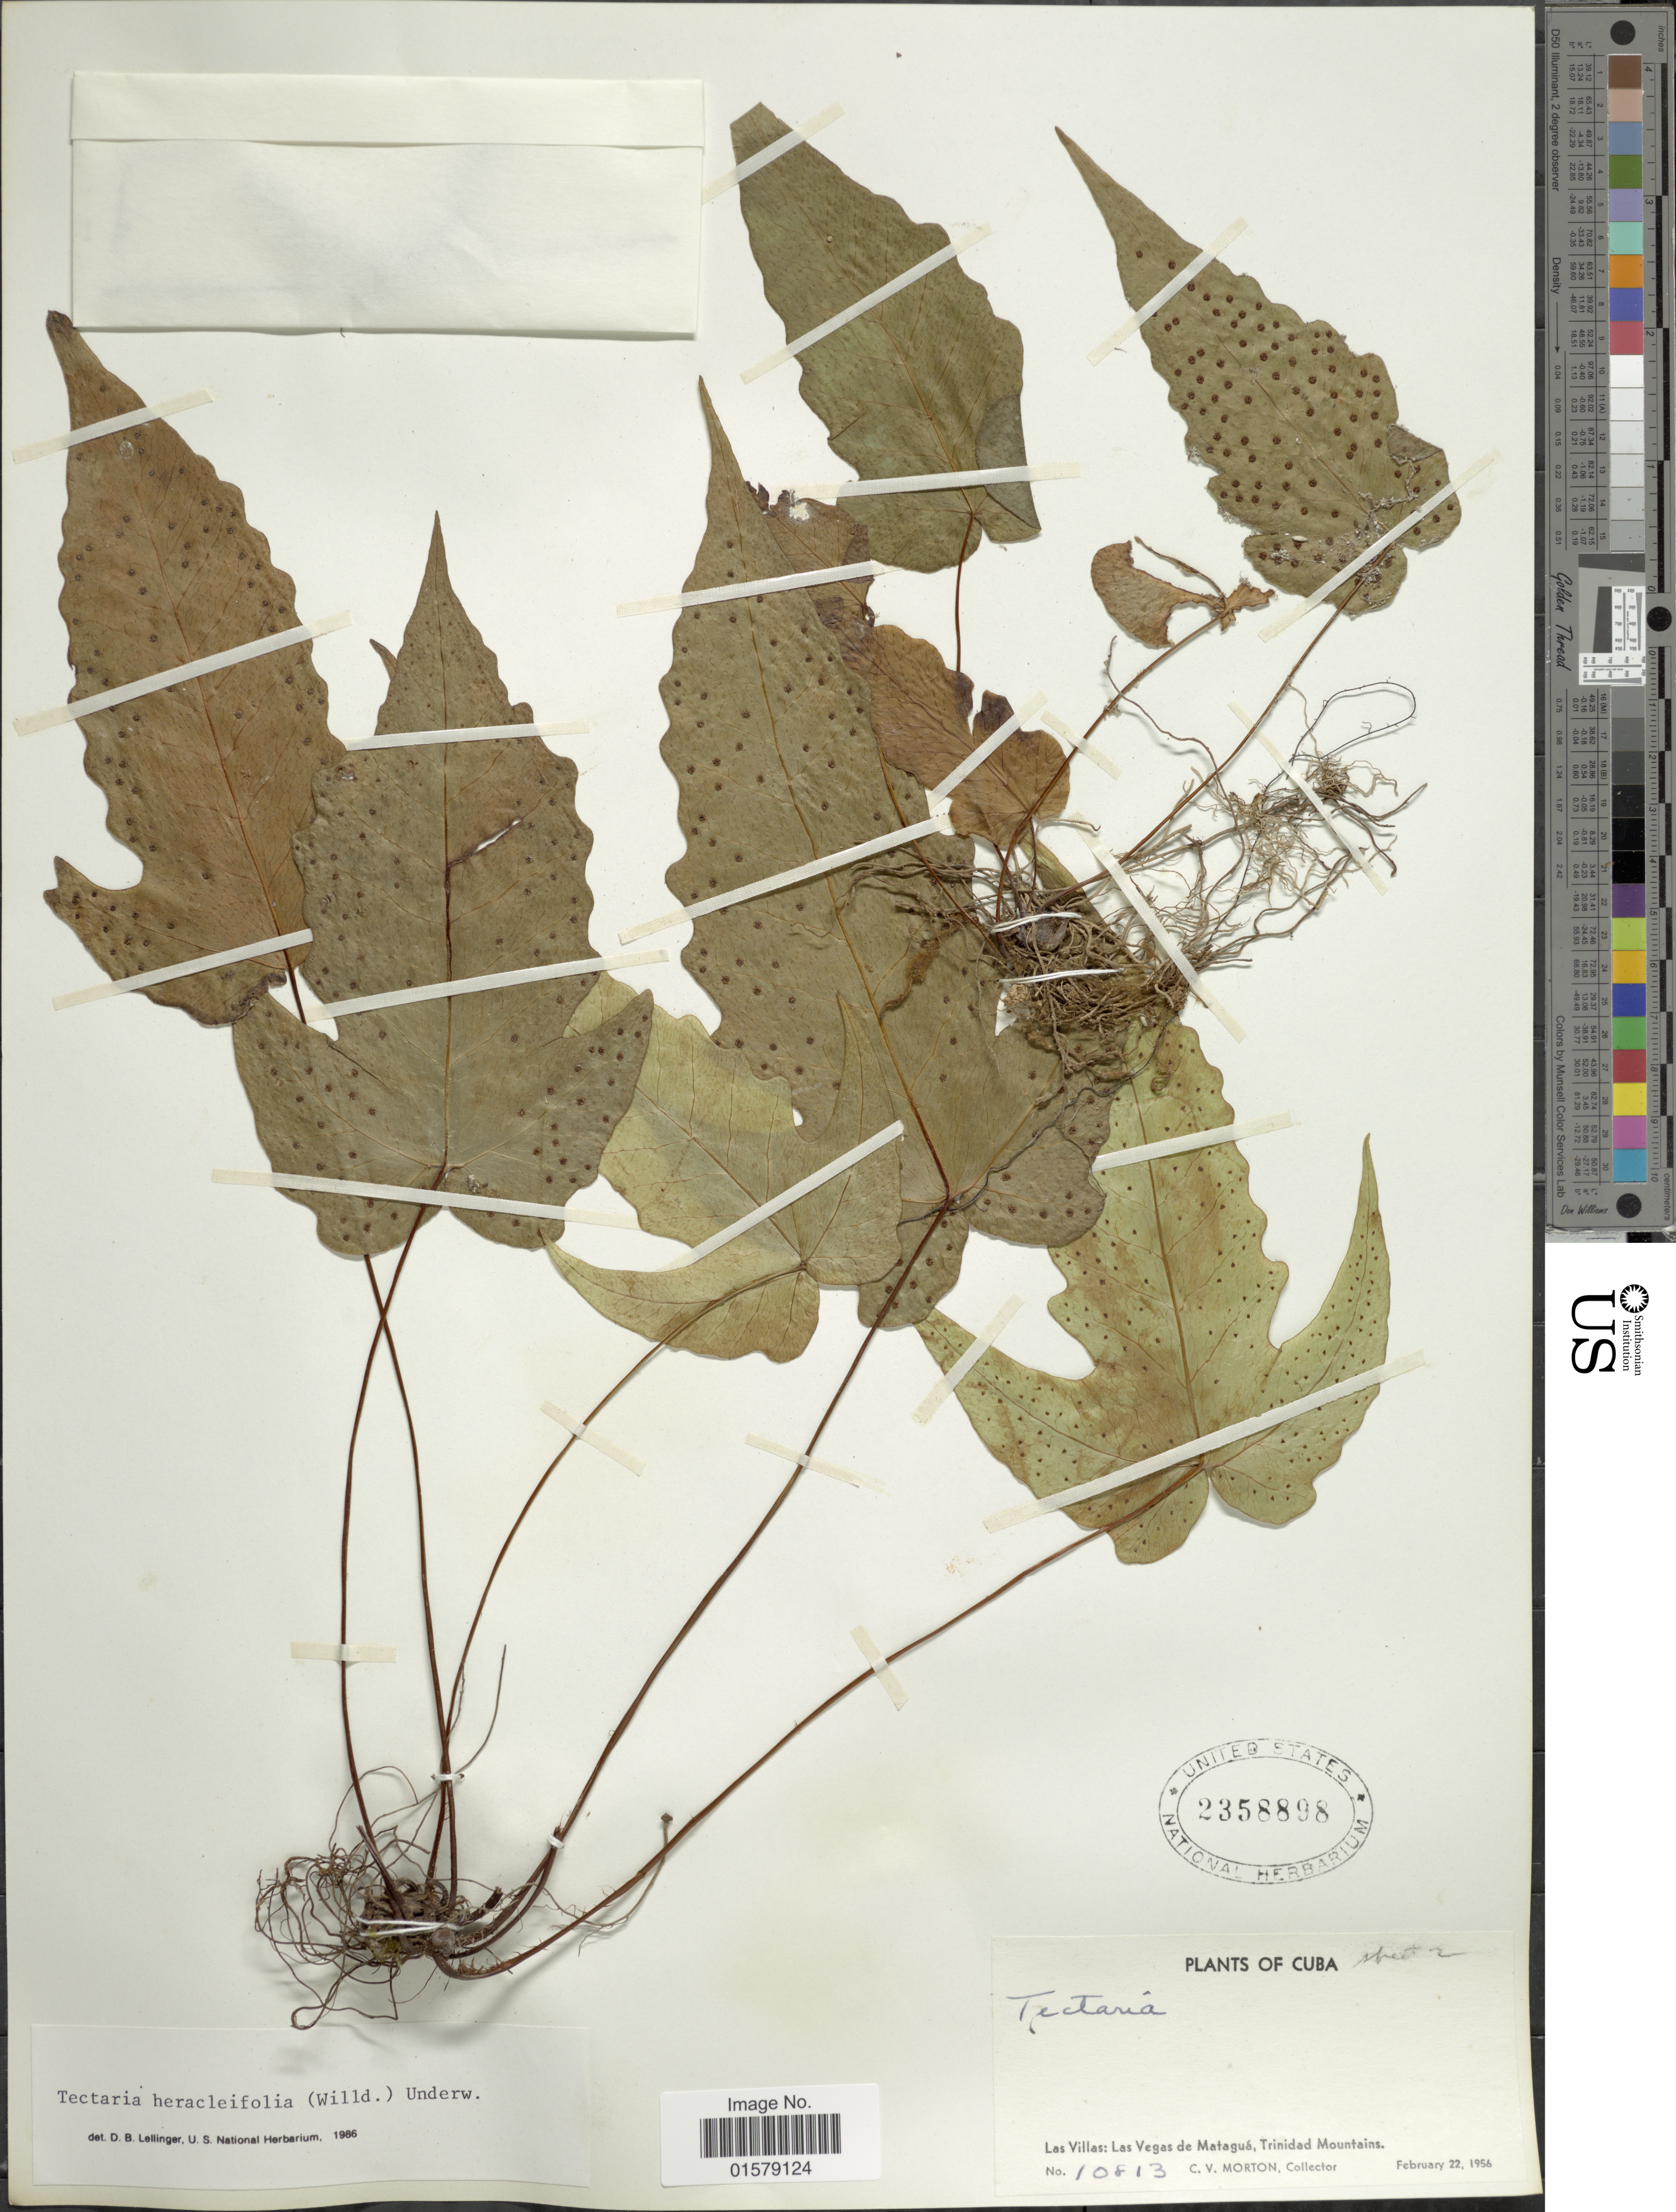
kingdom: Plantae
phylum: Tracheophyta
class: Polypodiopsida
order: Polypodiales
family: Tectariaceae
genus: Tectaria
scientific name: Tectaria heracleifolia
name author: (Willd.) Underw.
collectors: C. V. Morton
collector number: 10813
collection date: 1956-02-22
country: Cuba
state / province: Las Villas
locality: Las Vegas de Matagua, Trinidad Mountains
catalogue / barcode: US 2358898